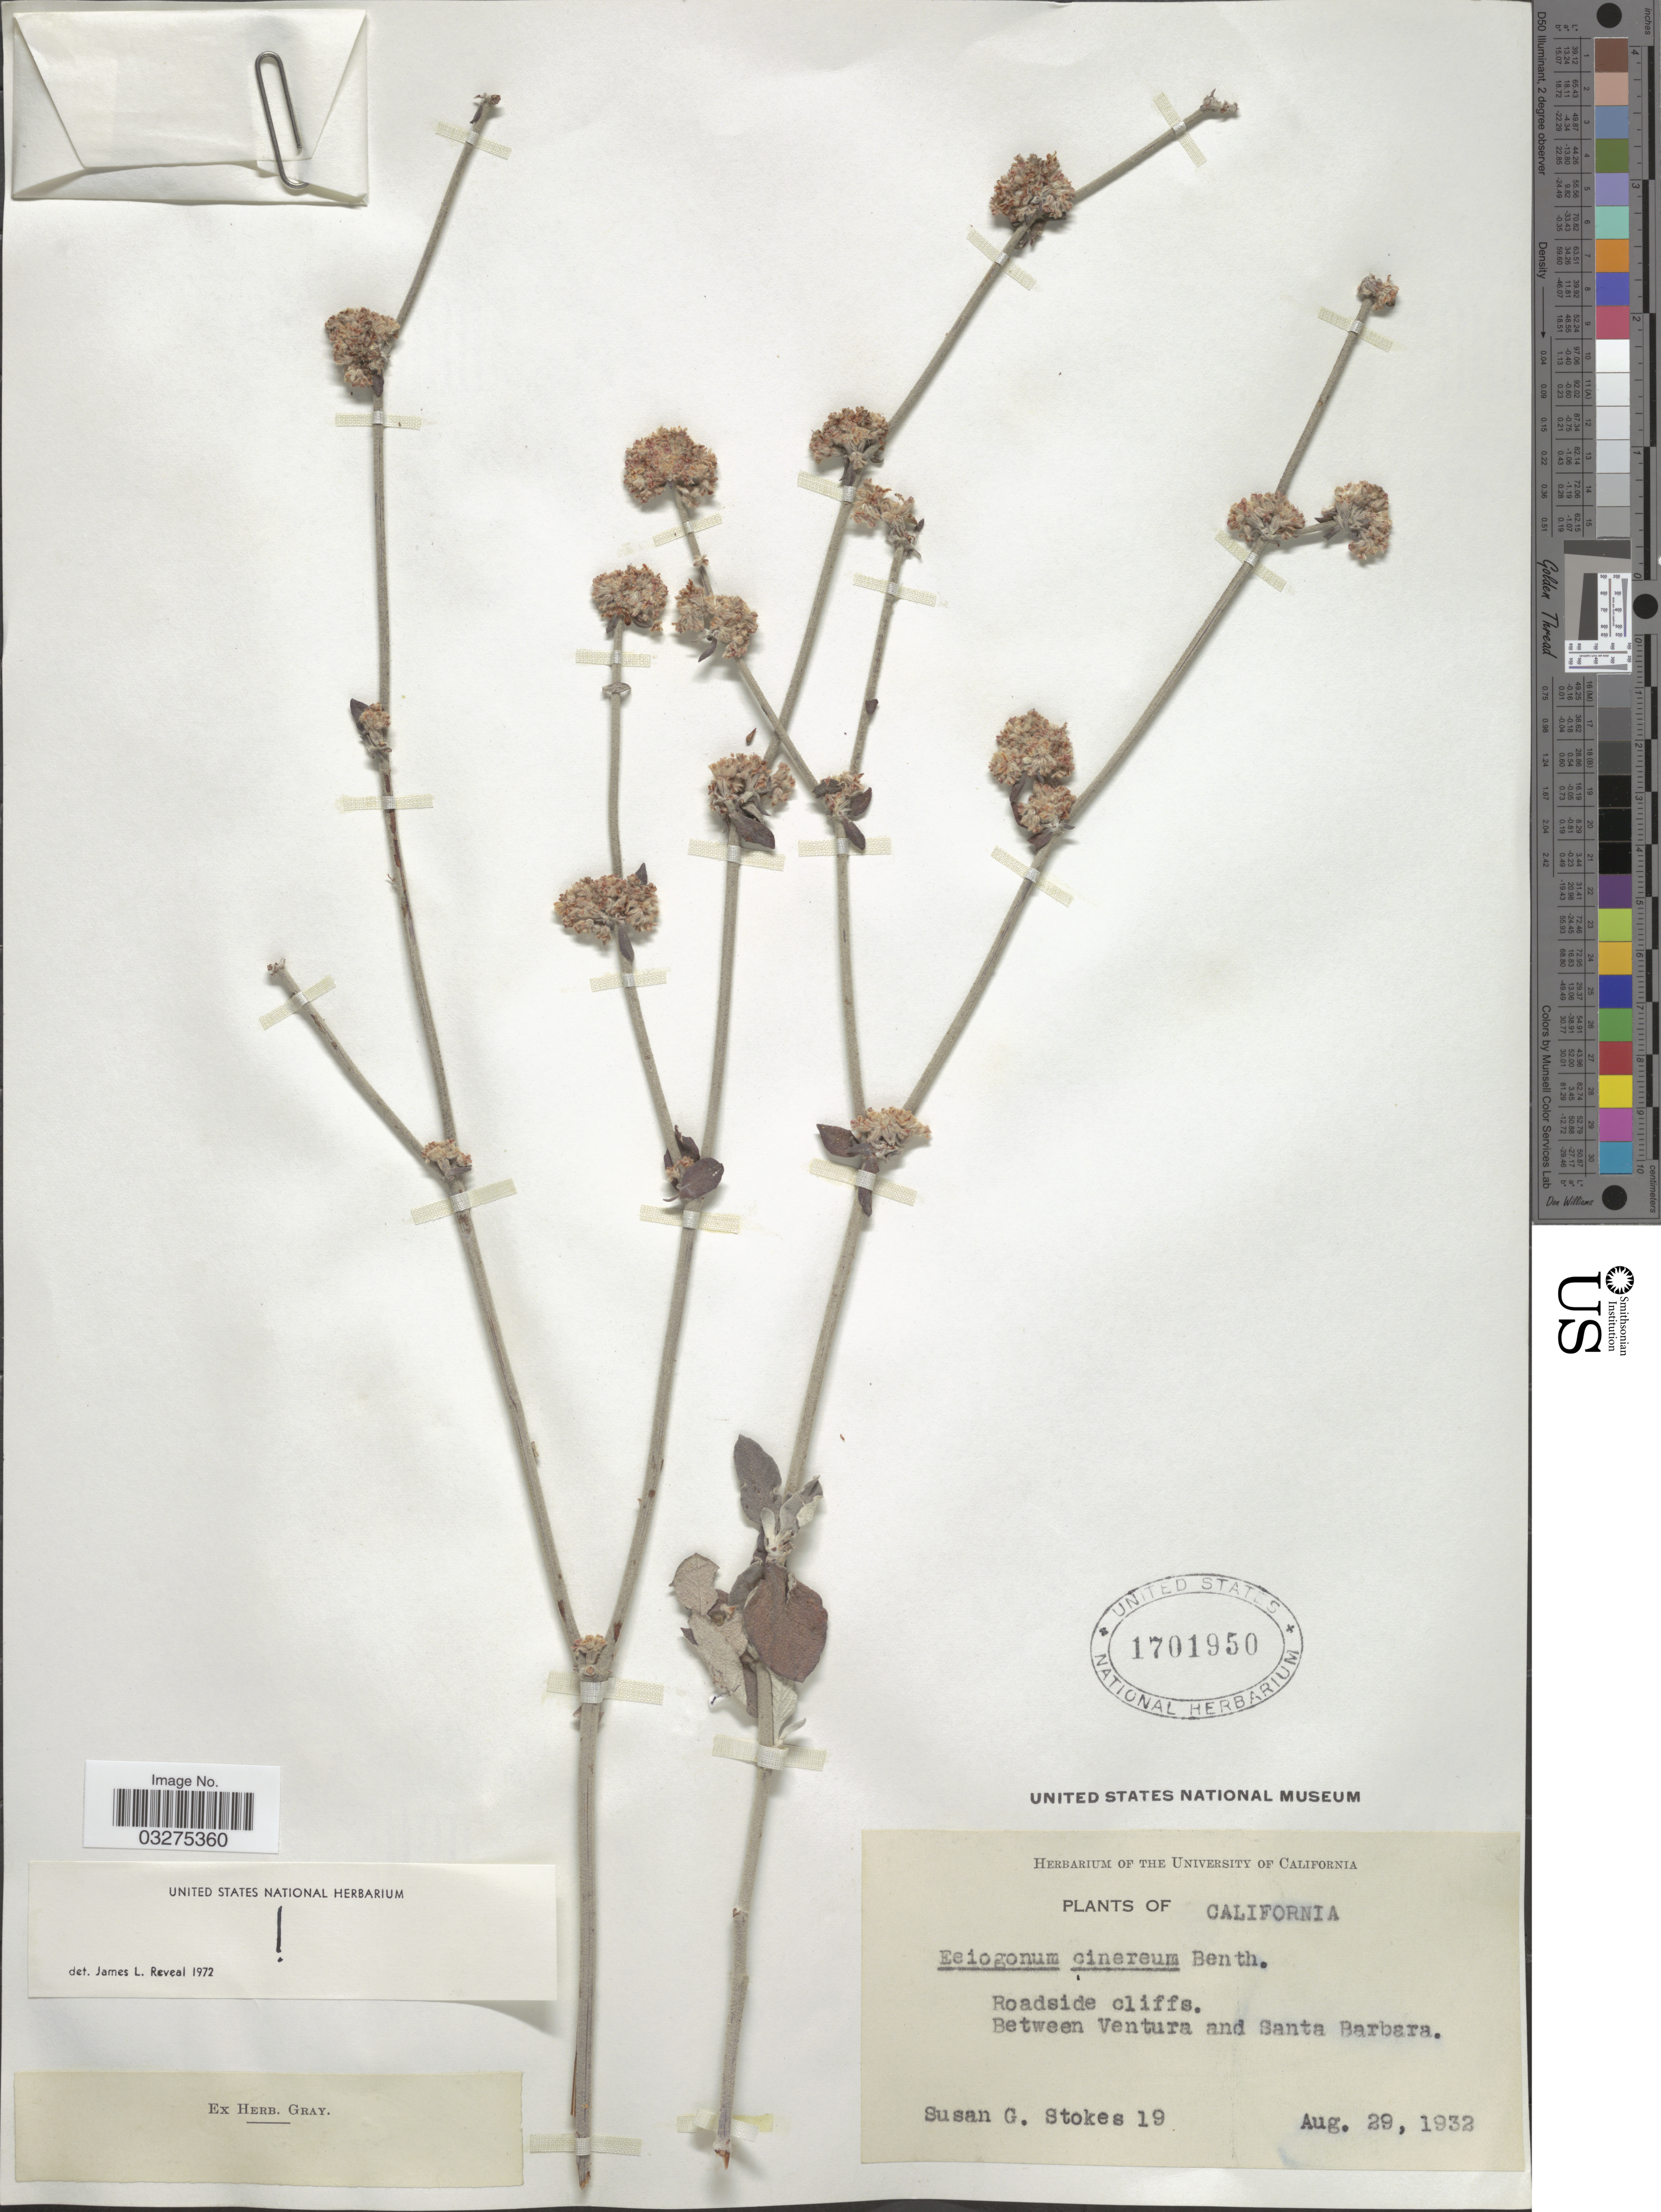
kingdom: Plantae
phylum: Tracheophyta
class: Magnoliopsida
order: Caryophyllales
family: Polygonaceae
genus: Eriogonum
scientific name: Eriogonum cinerum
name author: Benth.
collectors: S. G. Stokes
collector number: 19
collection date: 1932-08-29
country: United States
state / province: California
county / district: Santa Barbara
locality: Roadside cliffs. Between Ventura and Santa Barbara.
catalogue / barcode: US 1701950